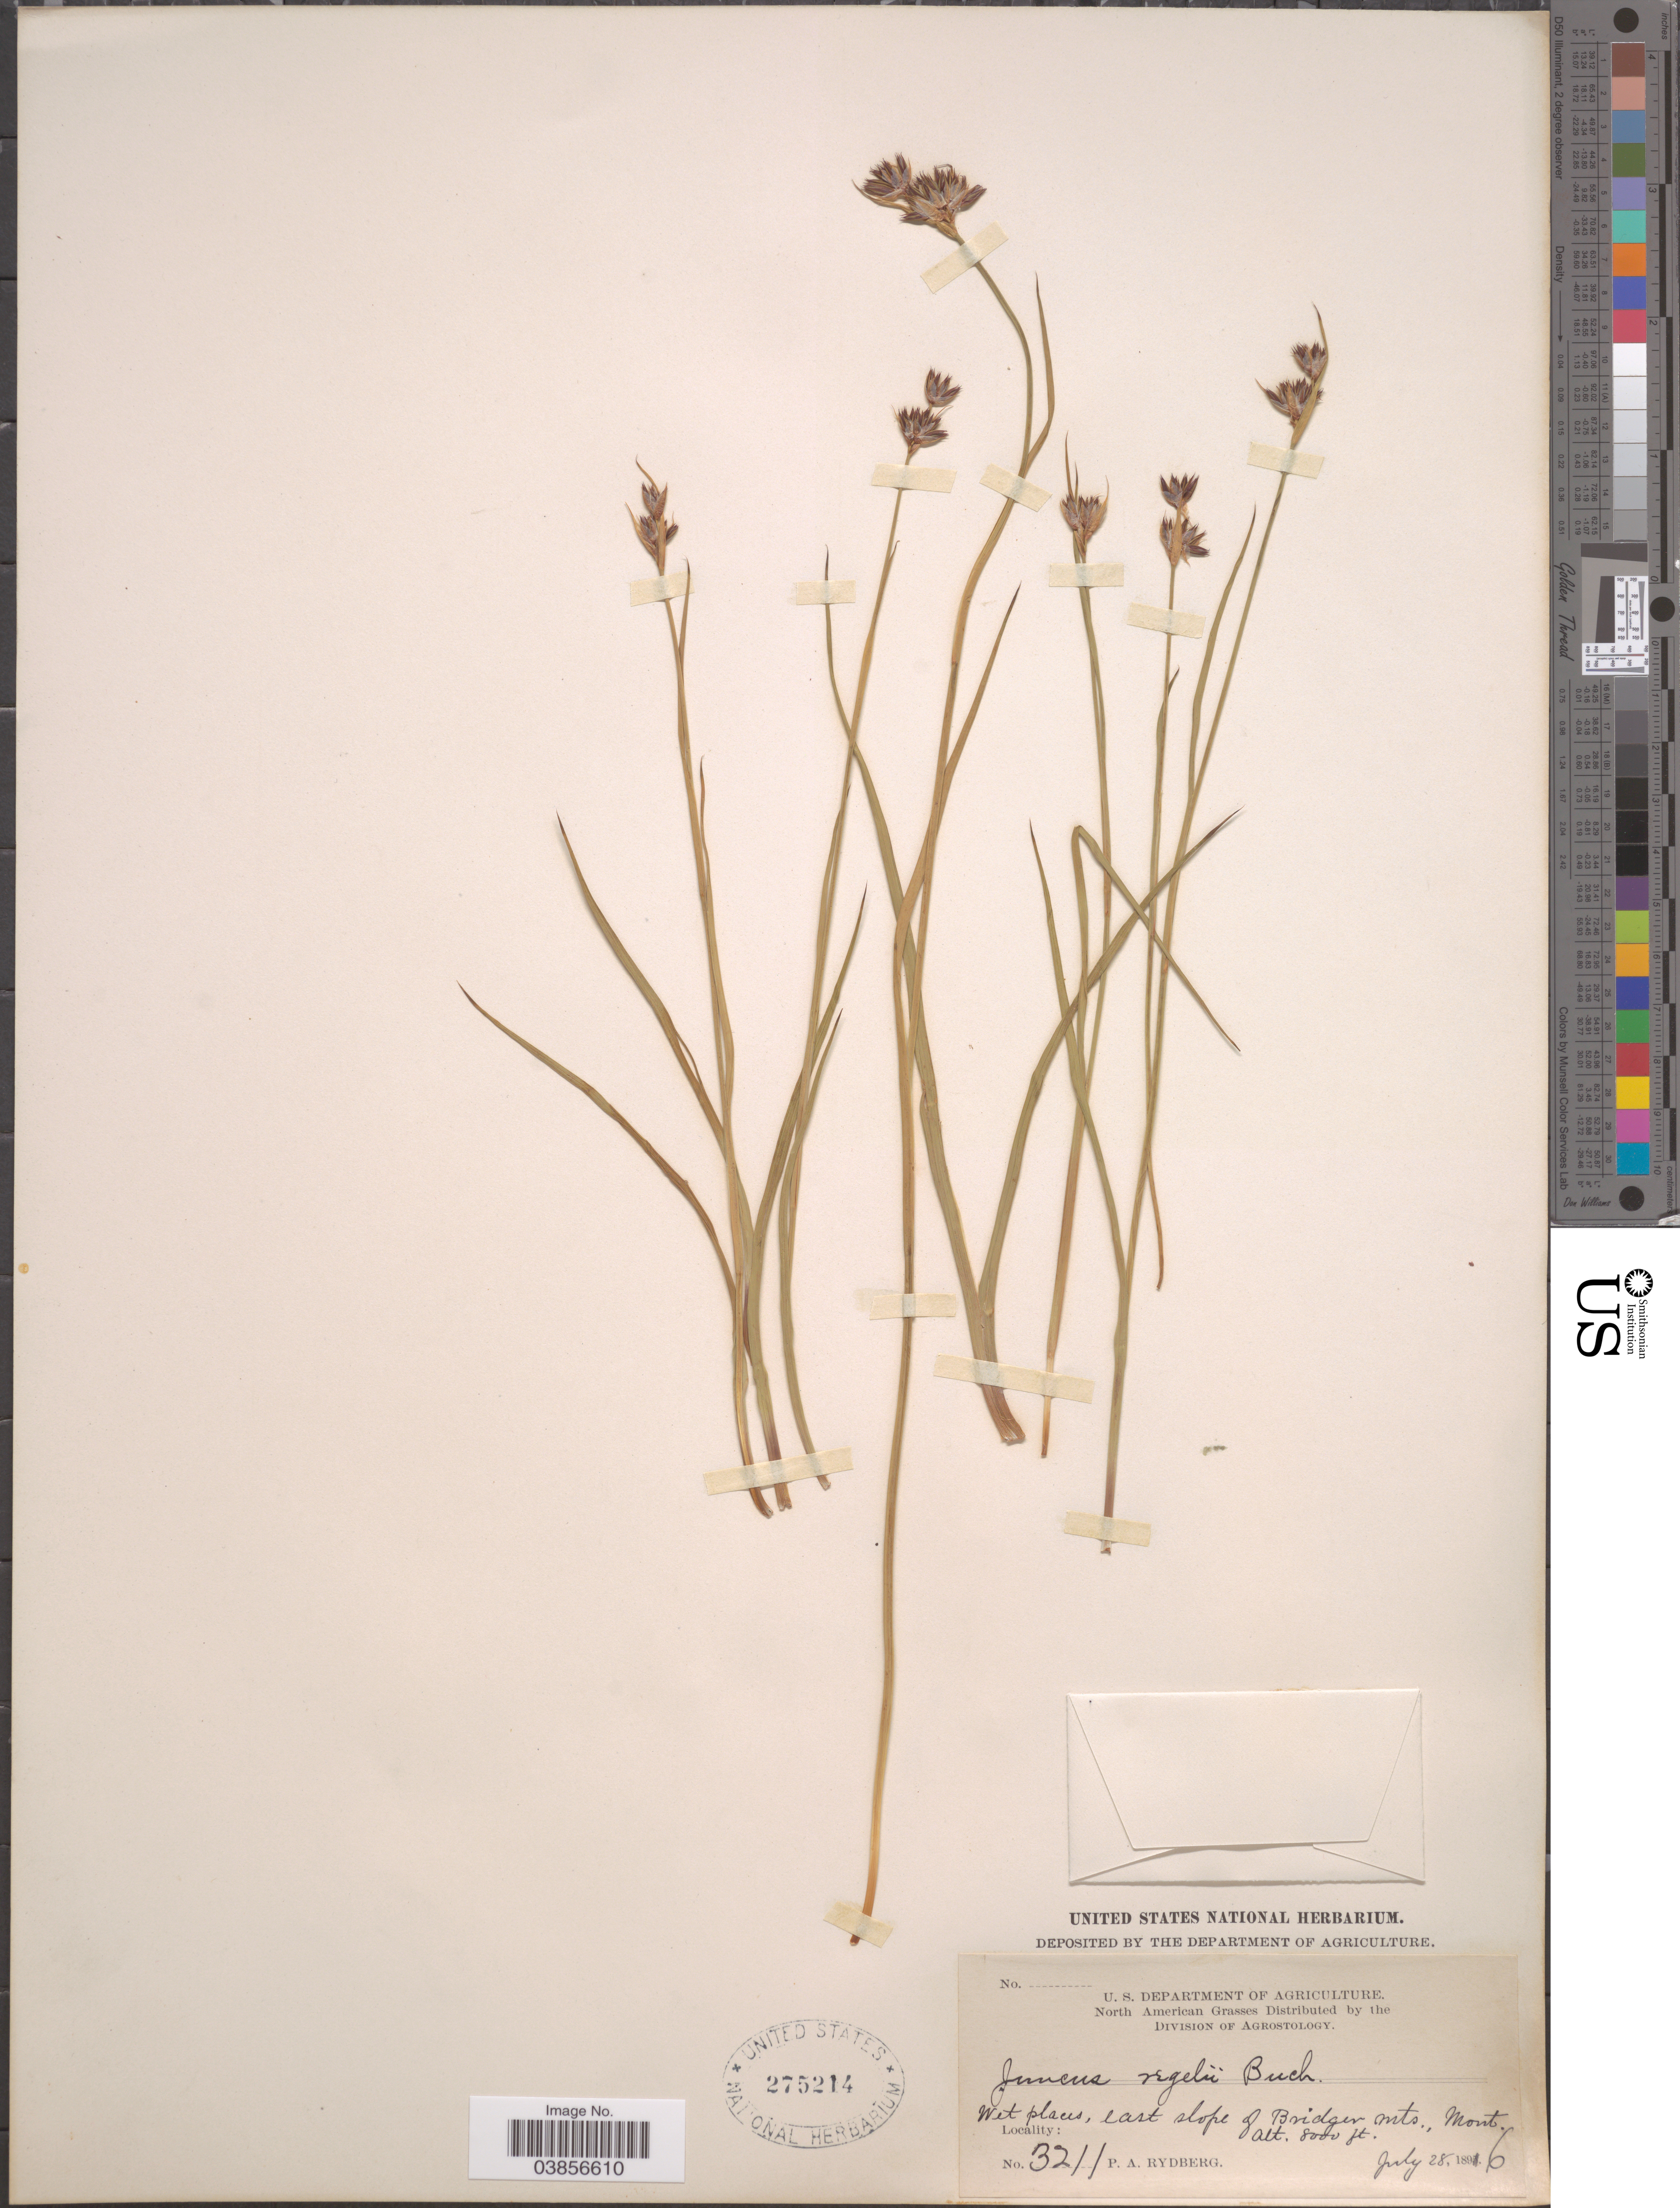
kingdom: Plantae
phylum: Tracheophyta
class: Liliopsida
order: Poales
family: Juncaceae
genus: Juncus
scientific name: Juncus regelii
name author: Buchenau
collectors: P. A. Rydberg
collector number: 3211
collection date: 1896-07-28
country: United States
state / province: Montana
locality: Wet places, east slope of Bridger Mts.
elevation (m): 2438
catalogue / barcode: US 275214